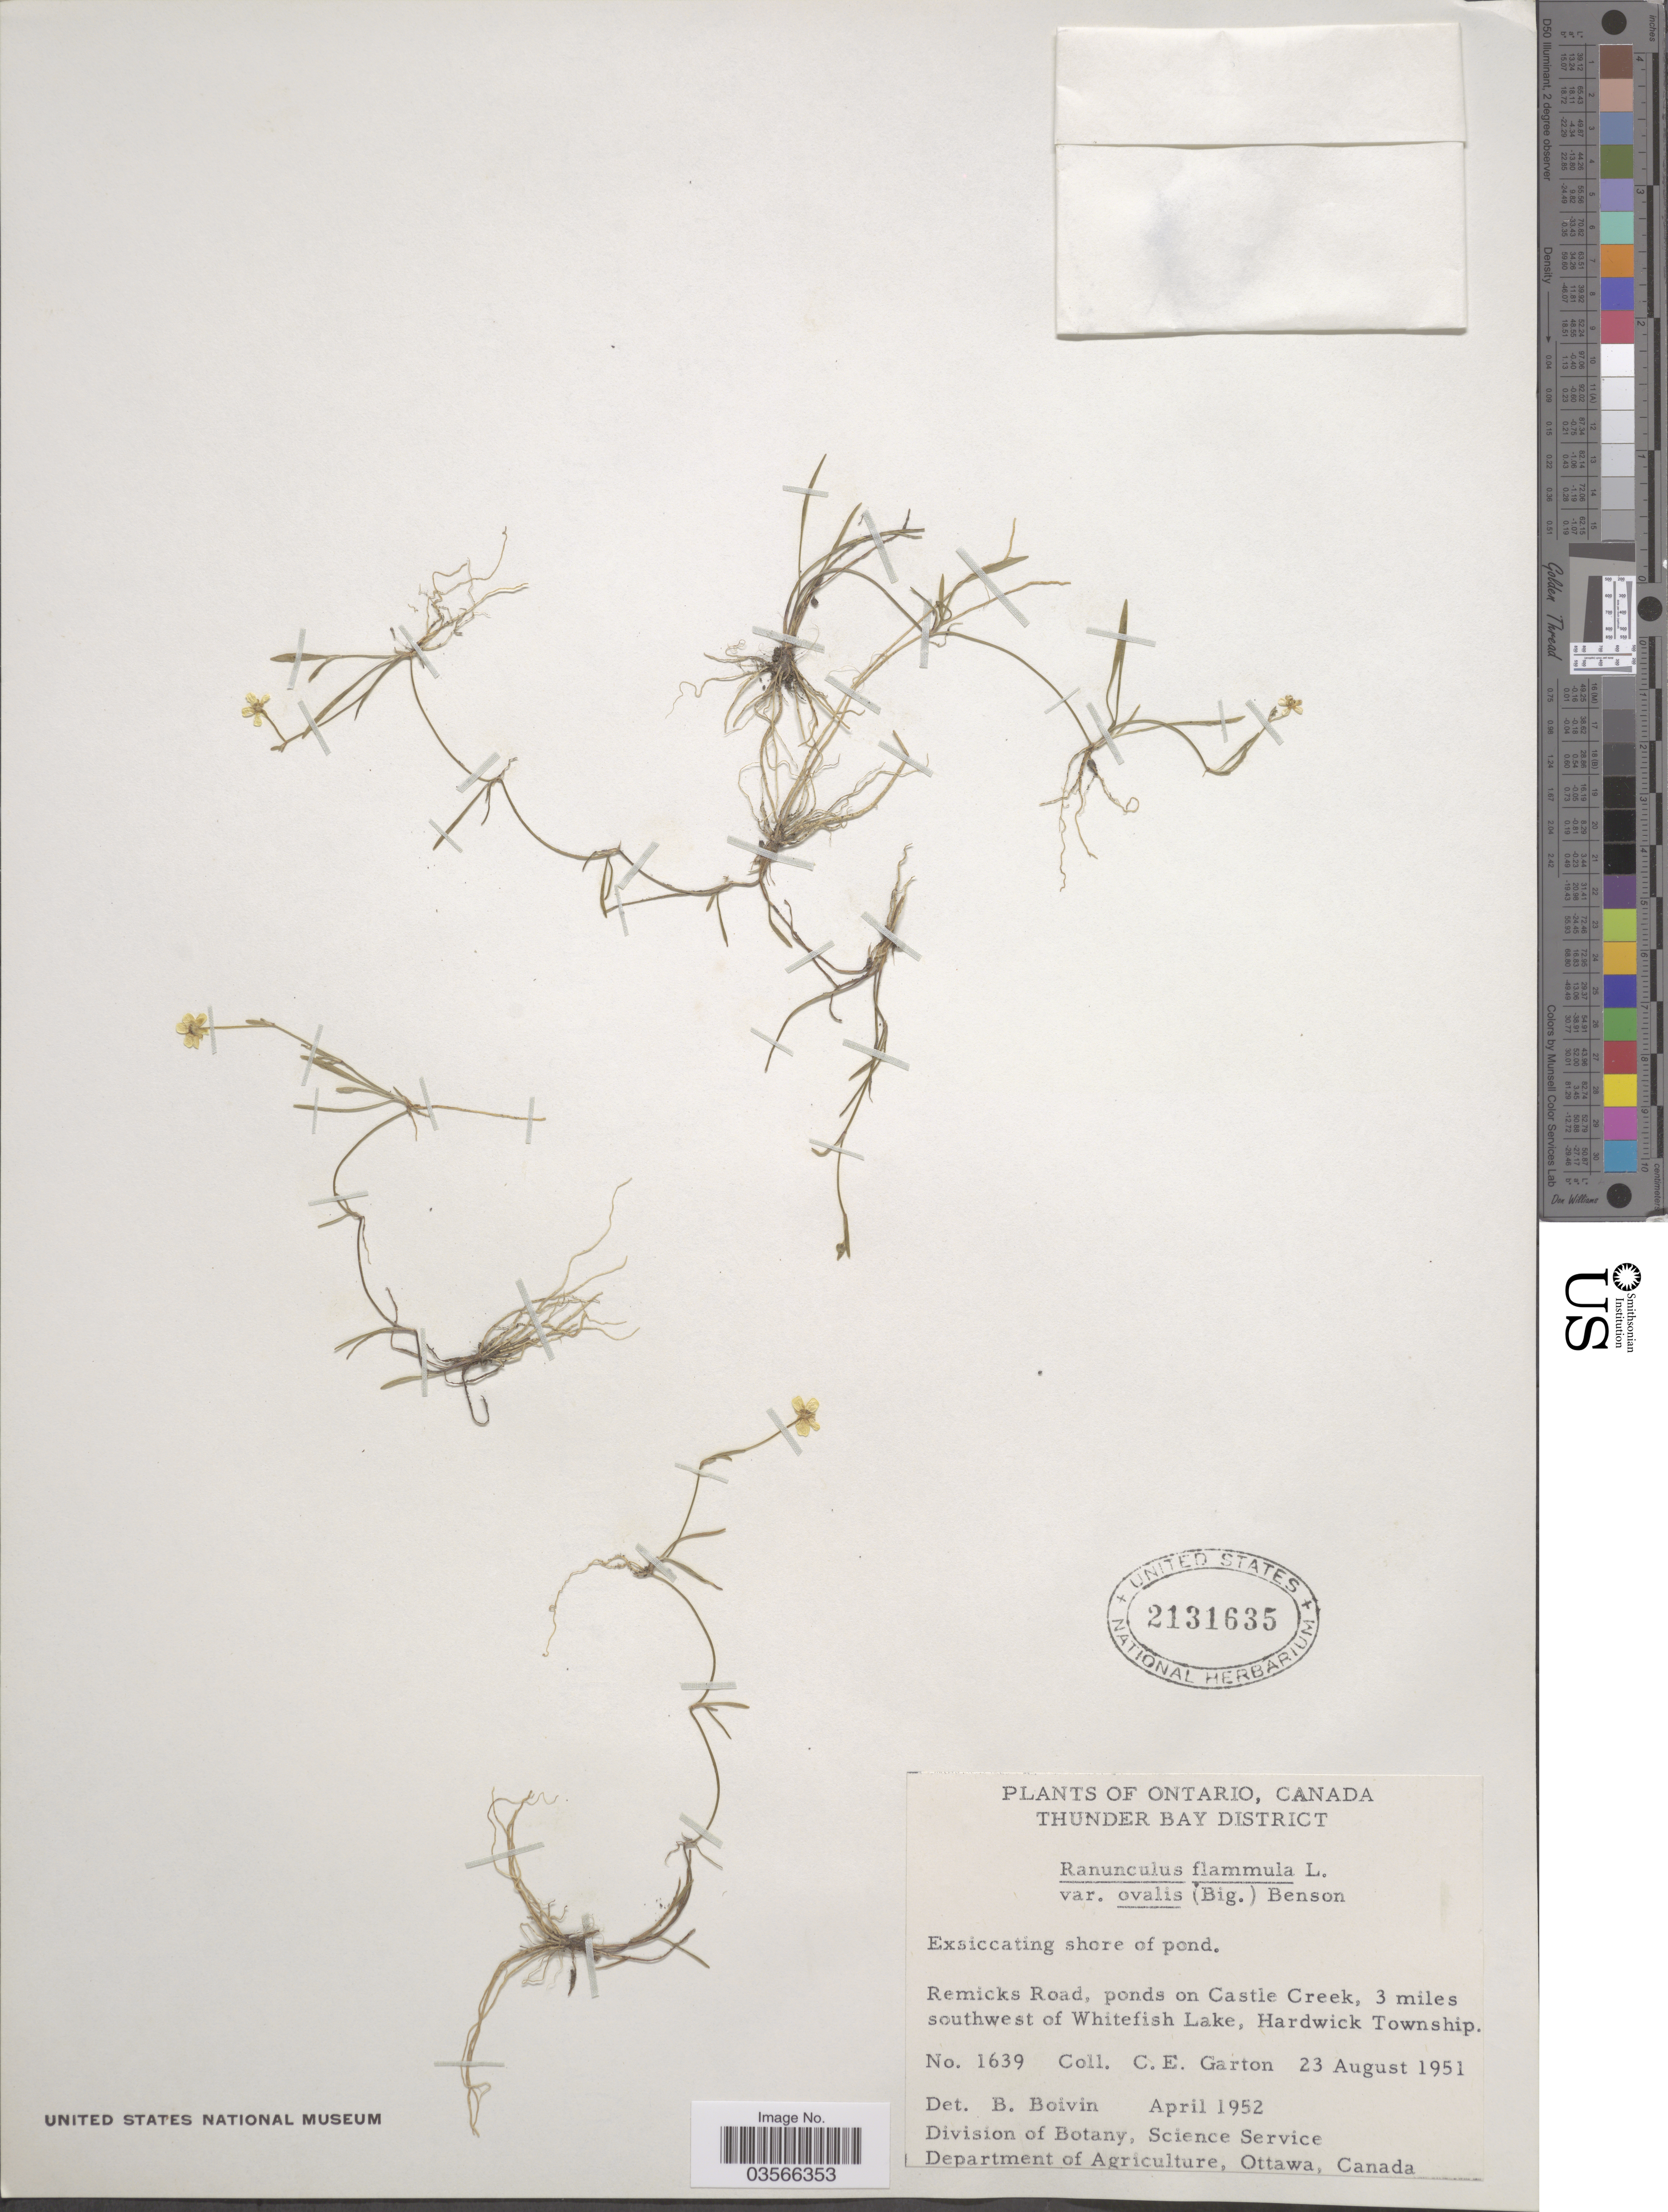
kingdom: Plantae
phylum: Tracheophyta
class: Magnoliopsida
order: Ranunculales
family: Ranunculaceae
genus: Ranunculus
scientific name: Ranunculus flammula var. ovalis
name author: (J.M. Bigelow) L.D. Benson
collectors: C. E. Garton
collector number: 1639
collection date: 1951-08-23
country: Canada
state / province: Ontario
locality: Thunder Bay District. Remicks Road, ponds on Castle Creek, 3 miles southwest of Whitefish Lake, Hardwick Township.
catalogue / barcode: US 2131635